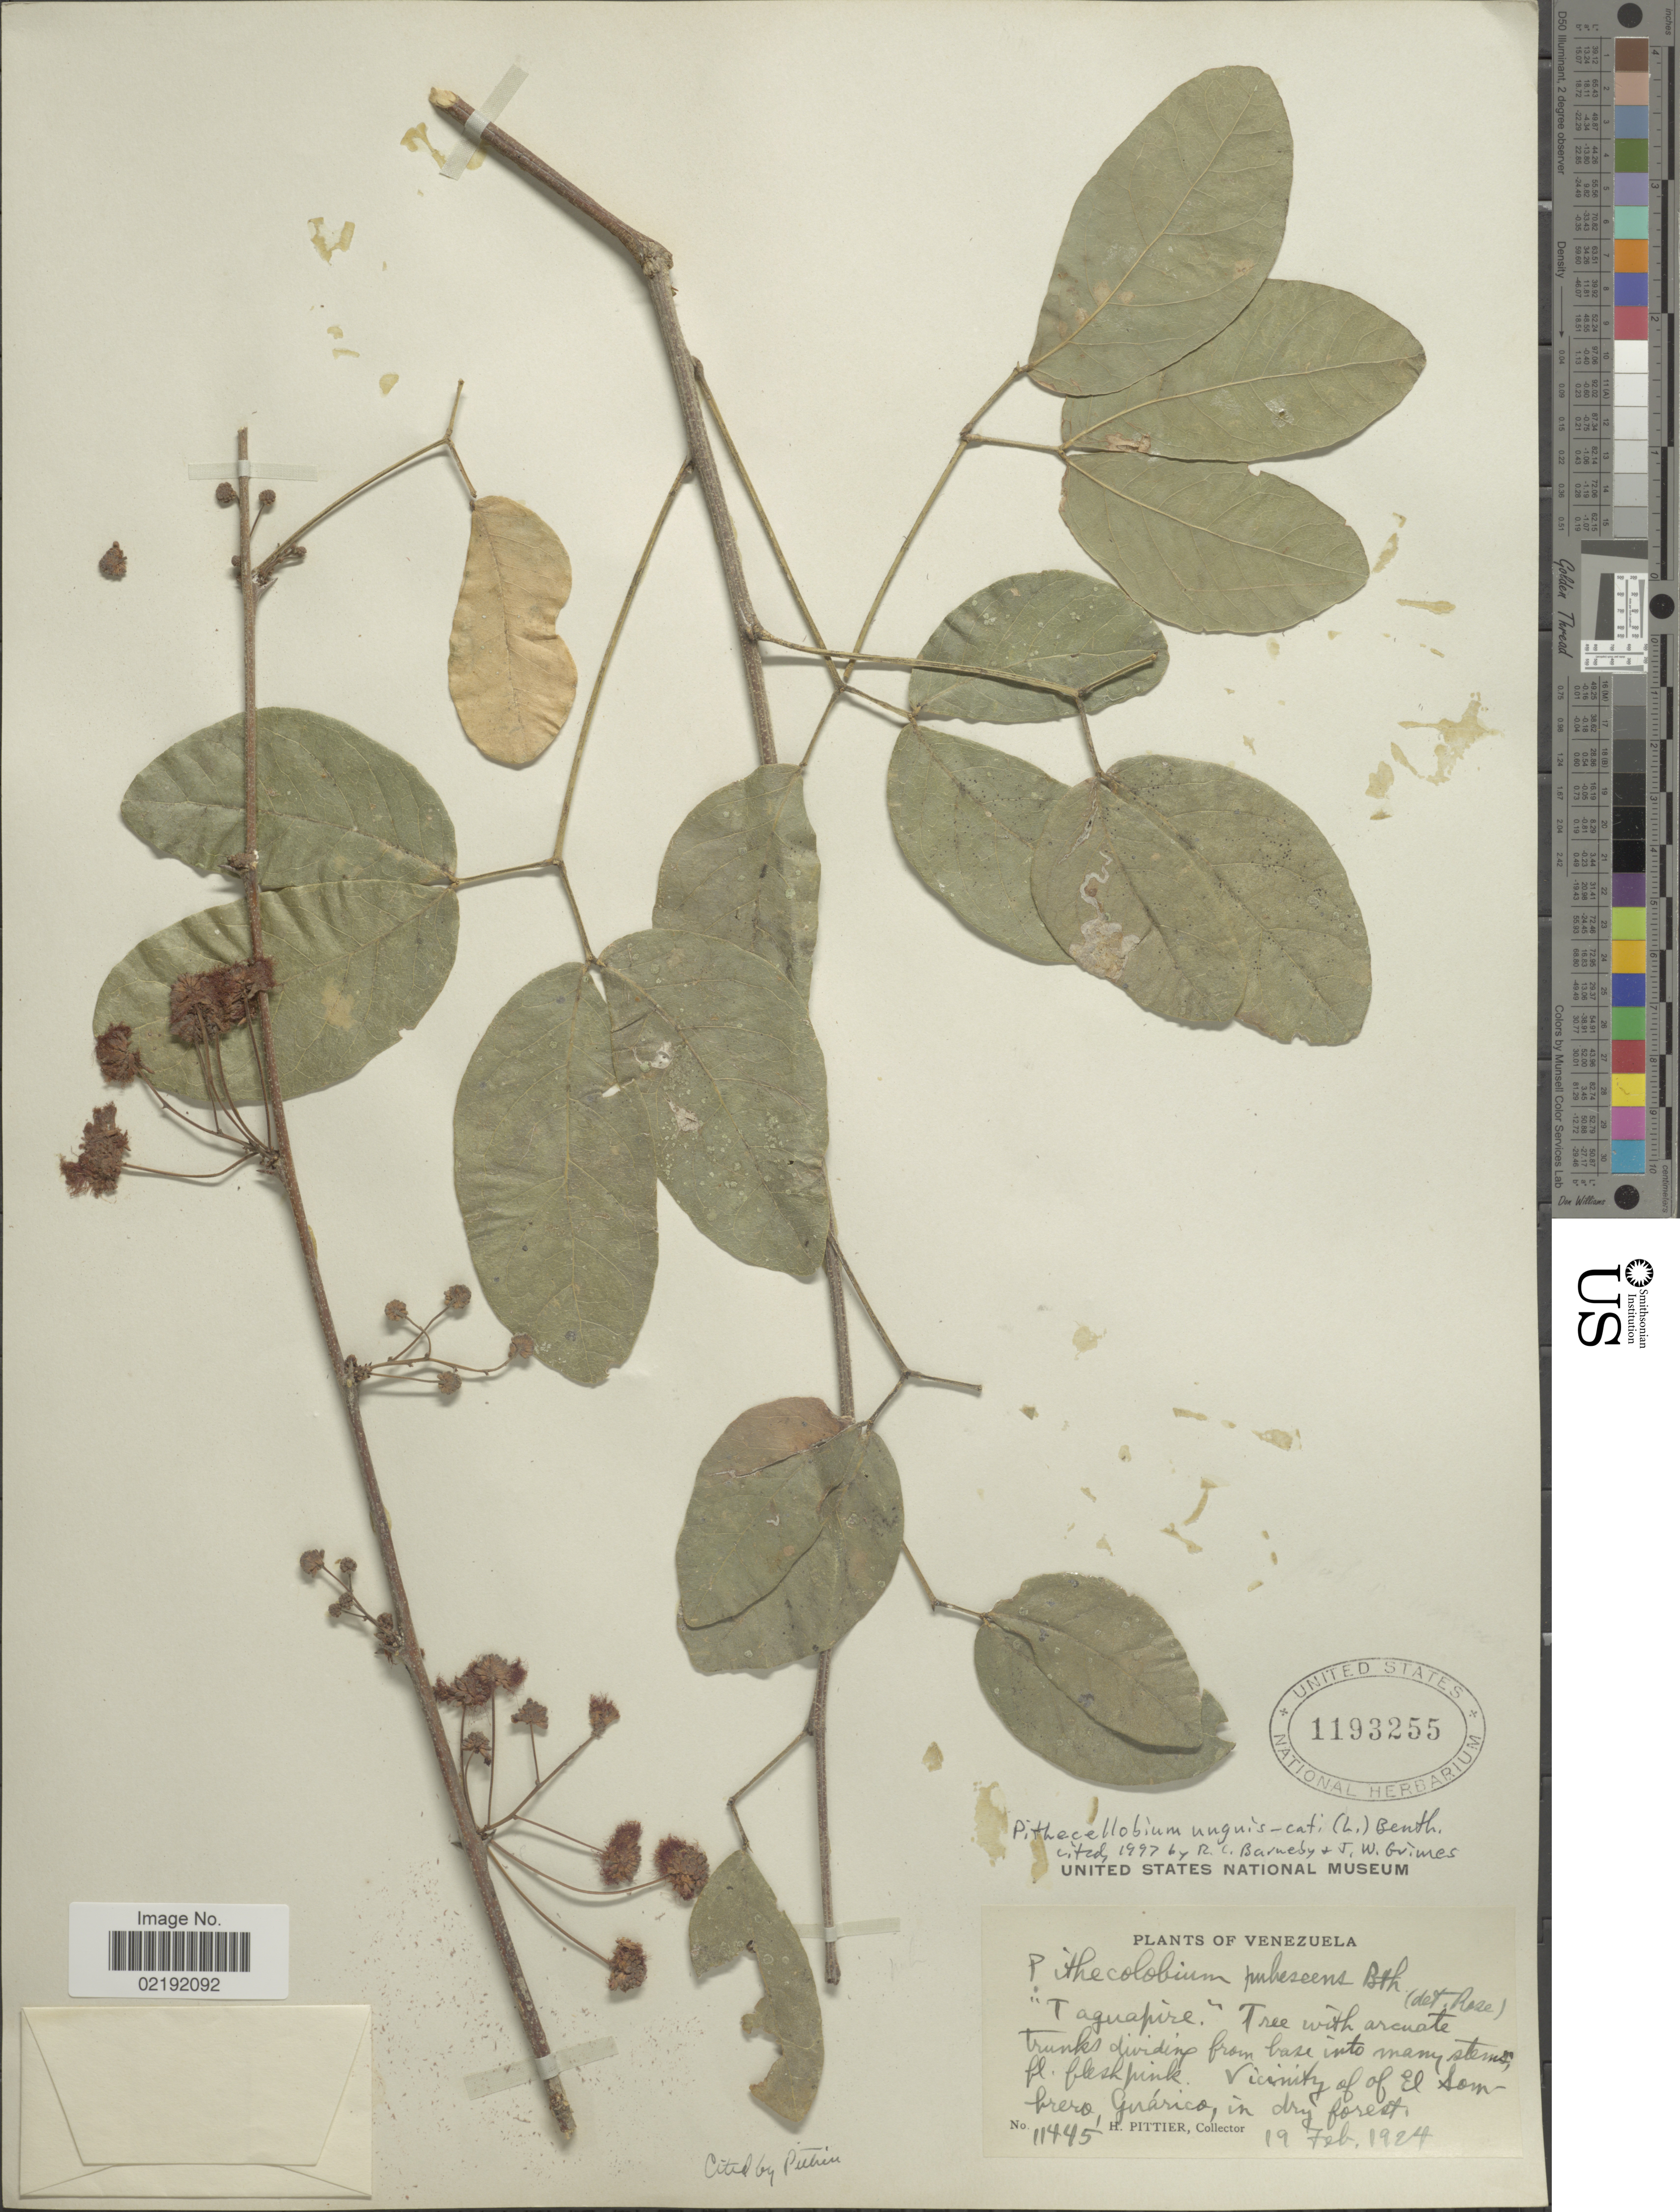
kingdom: Plantae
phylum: Tracheophyta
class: Magnoliopsida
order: Fabales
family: Fabaceae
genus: Pithecellobium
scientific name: Pithecellobium unguis-cati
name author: (L.) Benth.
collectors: H. F. Pittier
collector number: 11445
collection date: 1924-02-19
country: Venezuela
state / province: Guárico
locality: Vicinity of of El Sombrero, Guárico, in dry forest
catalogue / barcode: US 1193255